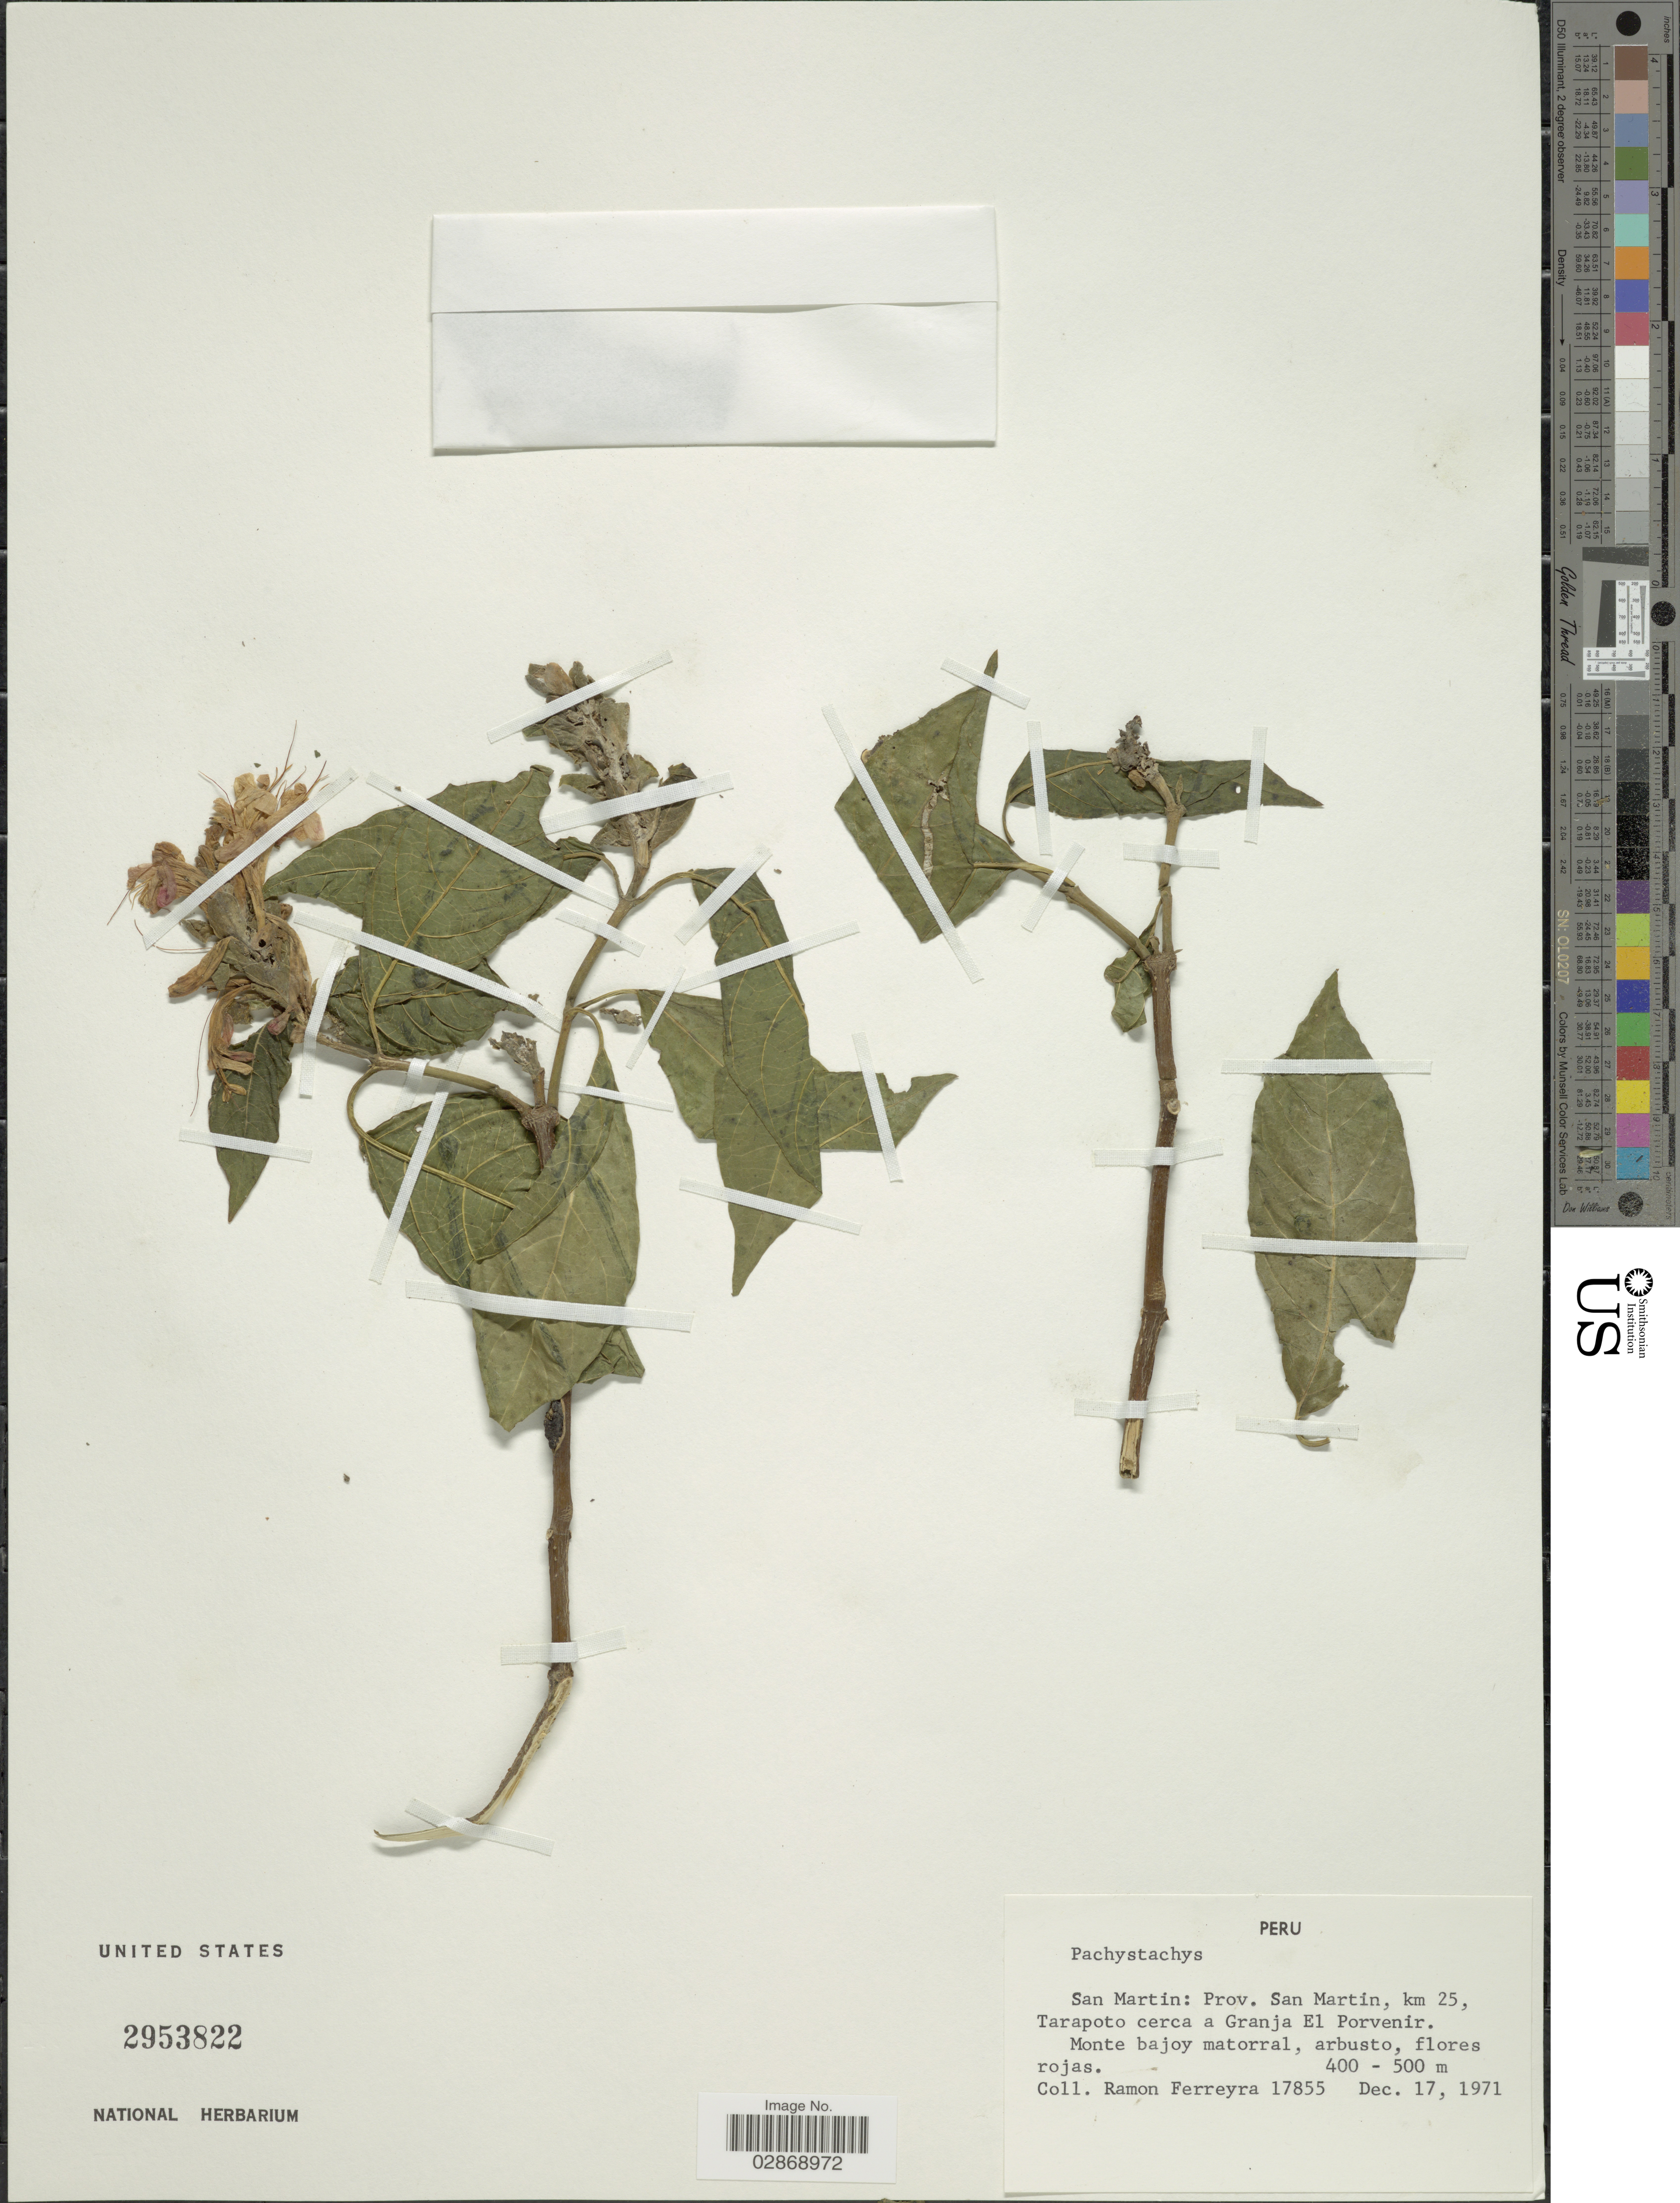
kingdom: Plantae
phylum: Tracheophyta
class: Magnoliopsida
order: Lamiales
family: Acanthaceae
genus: Pachystachys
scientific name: Pachystachys puberula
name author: Wassh.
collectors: R. A. Ferreyra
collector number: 17855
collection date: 1971-12-17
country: Peru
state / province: San Martín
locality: Prov. San Martin, km 25, Tarapoto cerca a Granja El Porvenir.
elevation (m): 400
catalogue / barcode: US 2953822